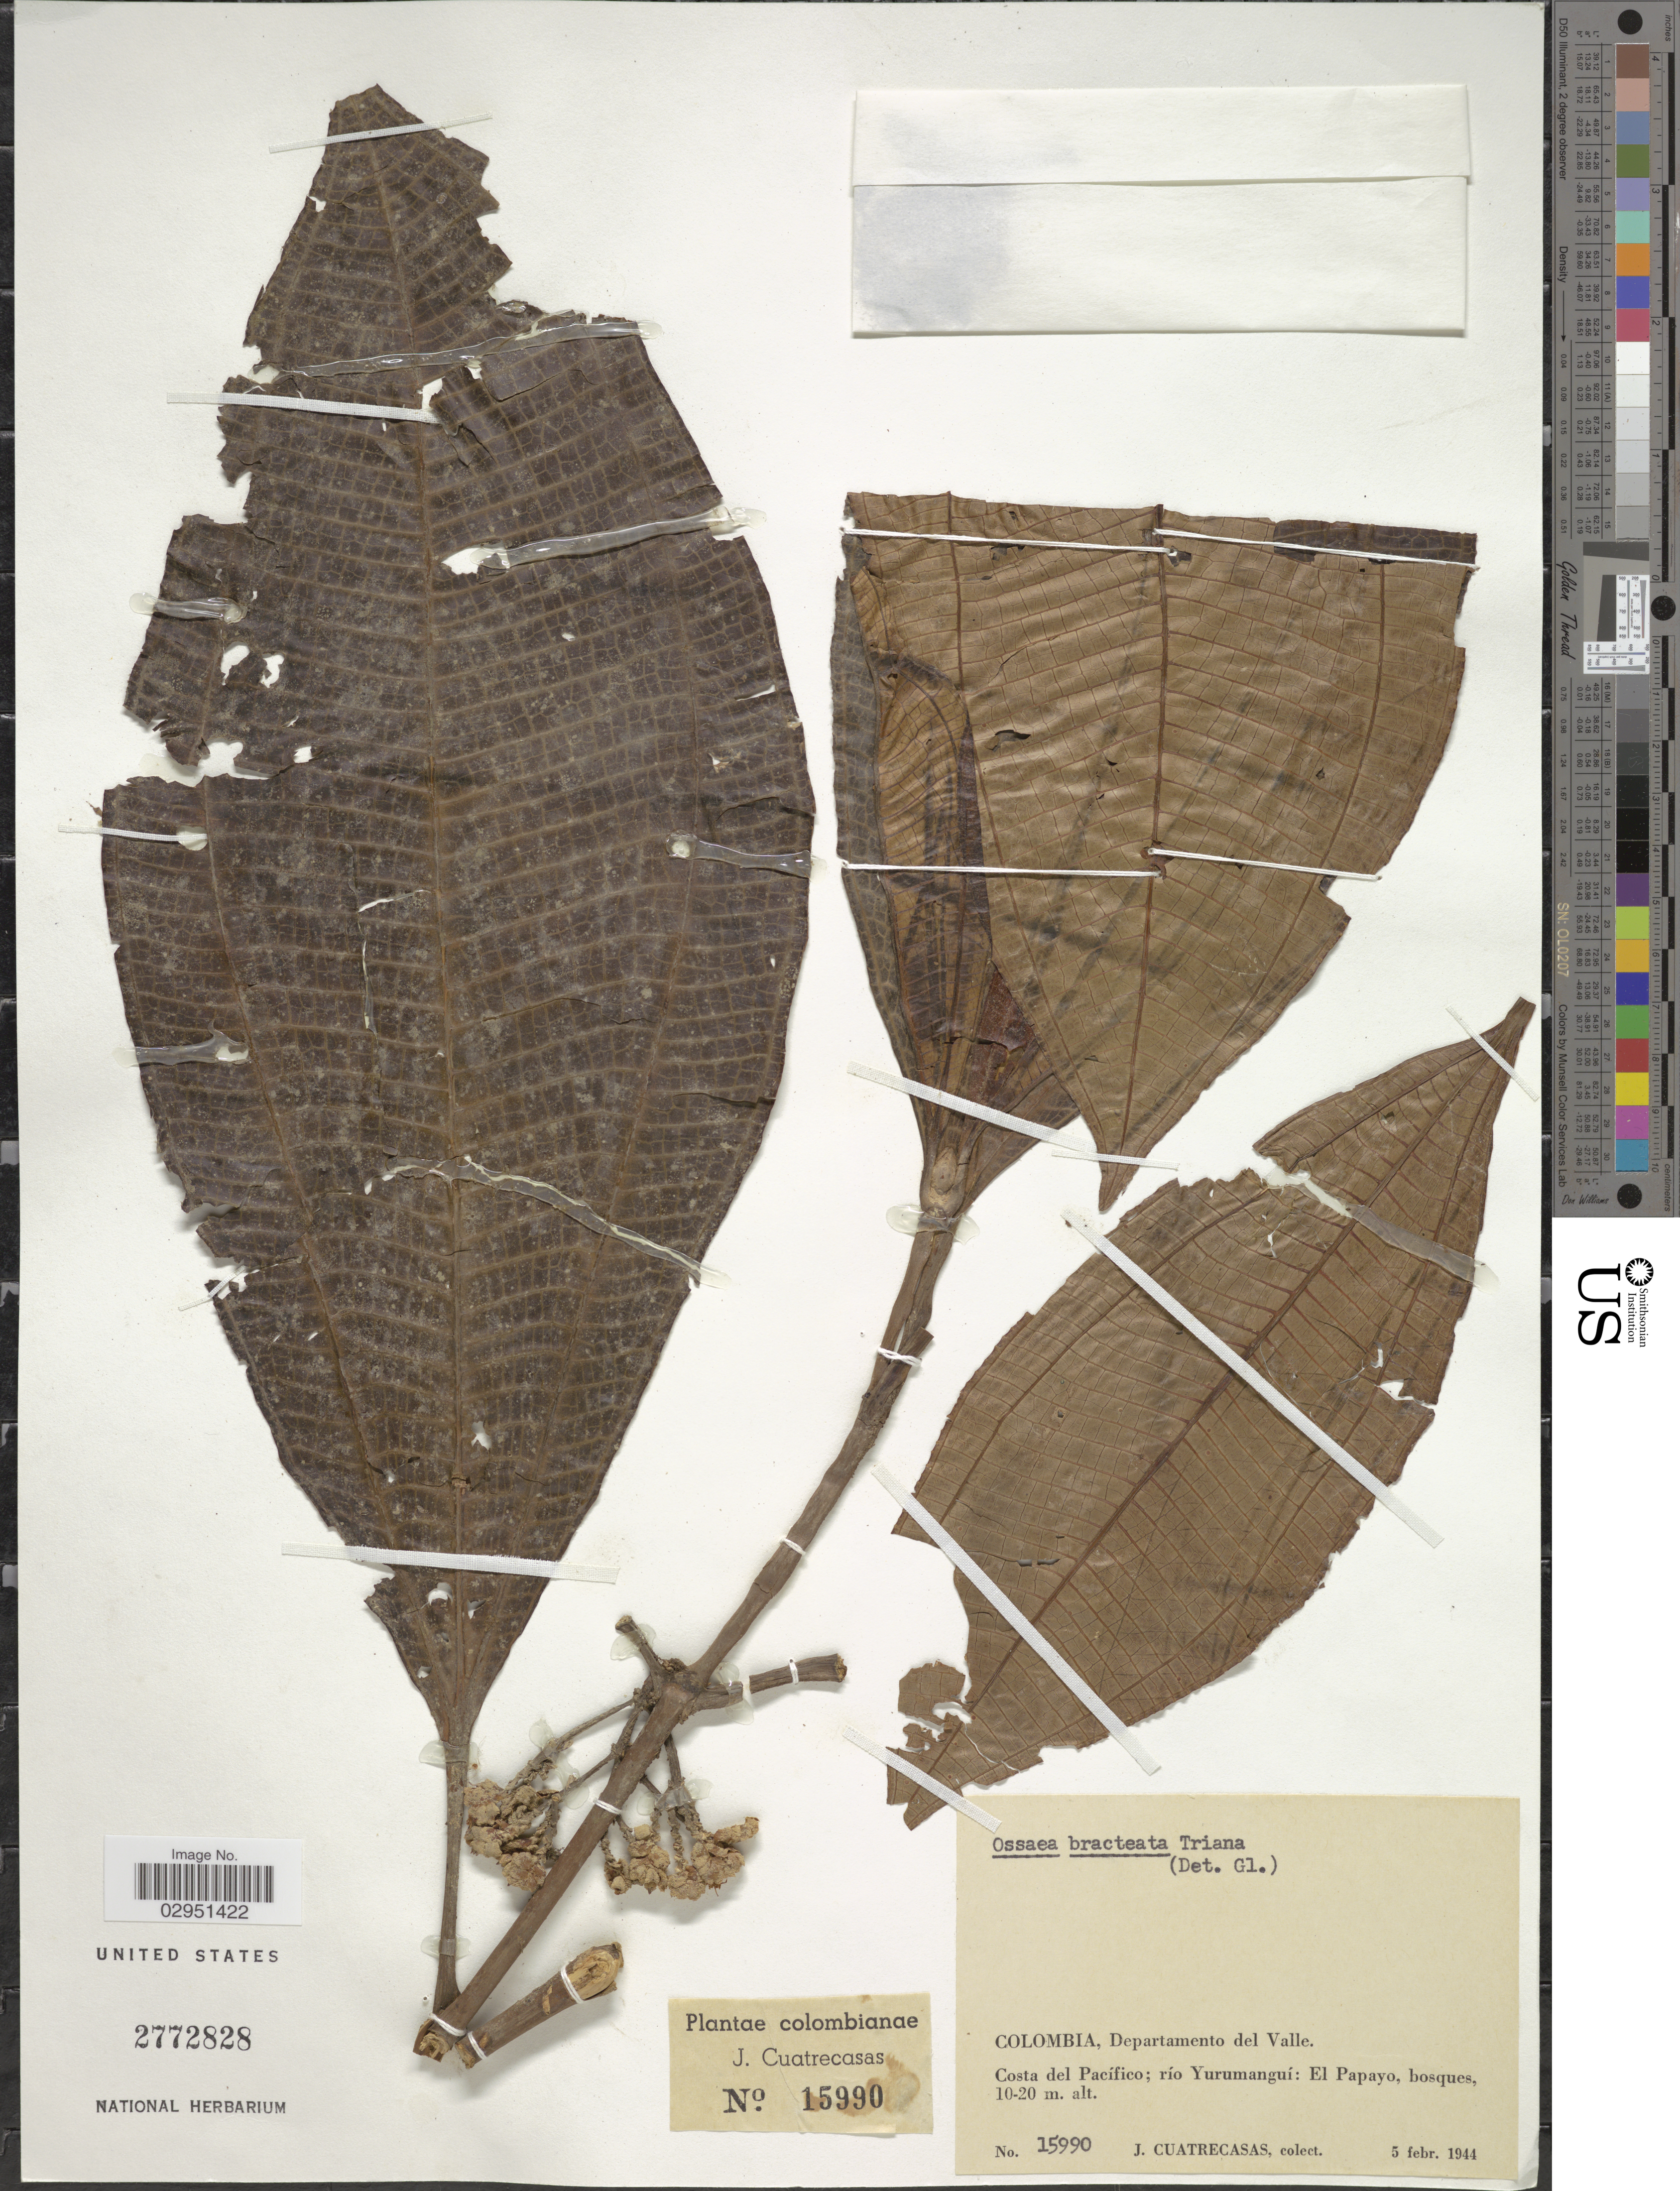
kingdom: Plantae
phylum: Tracheophyta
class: Magnoliopsida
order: Myrtales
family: Melastomataceae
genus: Ossaea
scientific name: Ossaea bracteata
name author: Triana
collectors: J. Cuatrecasas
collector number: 15990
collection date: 1944-02-05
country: Colombia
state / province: Valle del Cauca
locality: Departamento del Valle, Costa del Pacífico; río Yurumanguí: El Papayo.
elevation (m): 10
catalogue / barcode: US 2772828